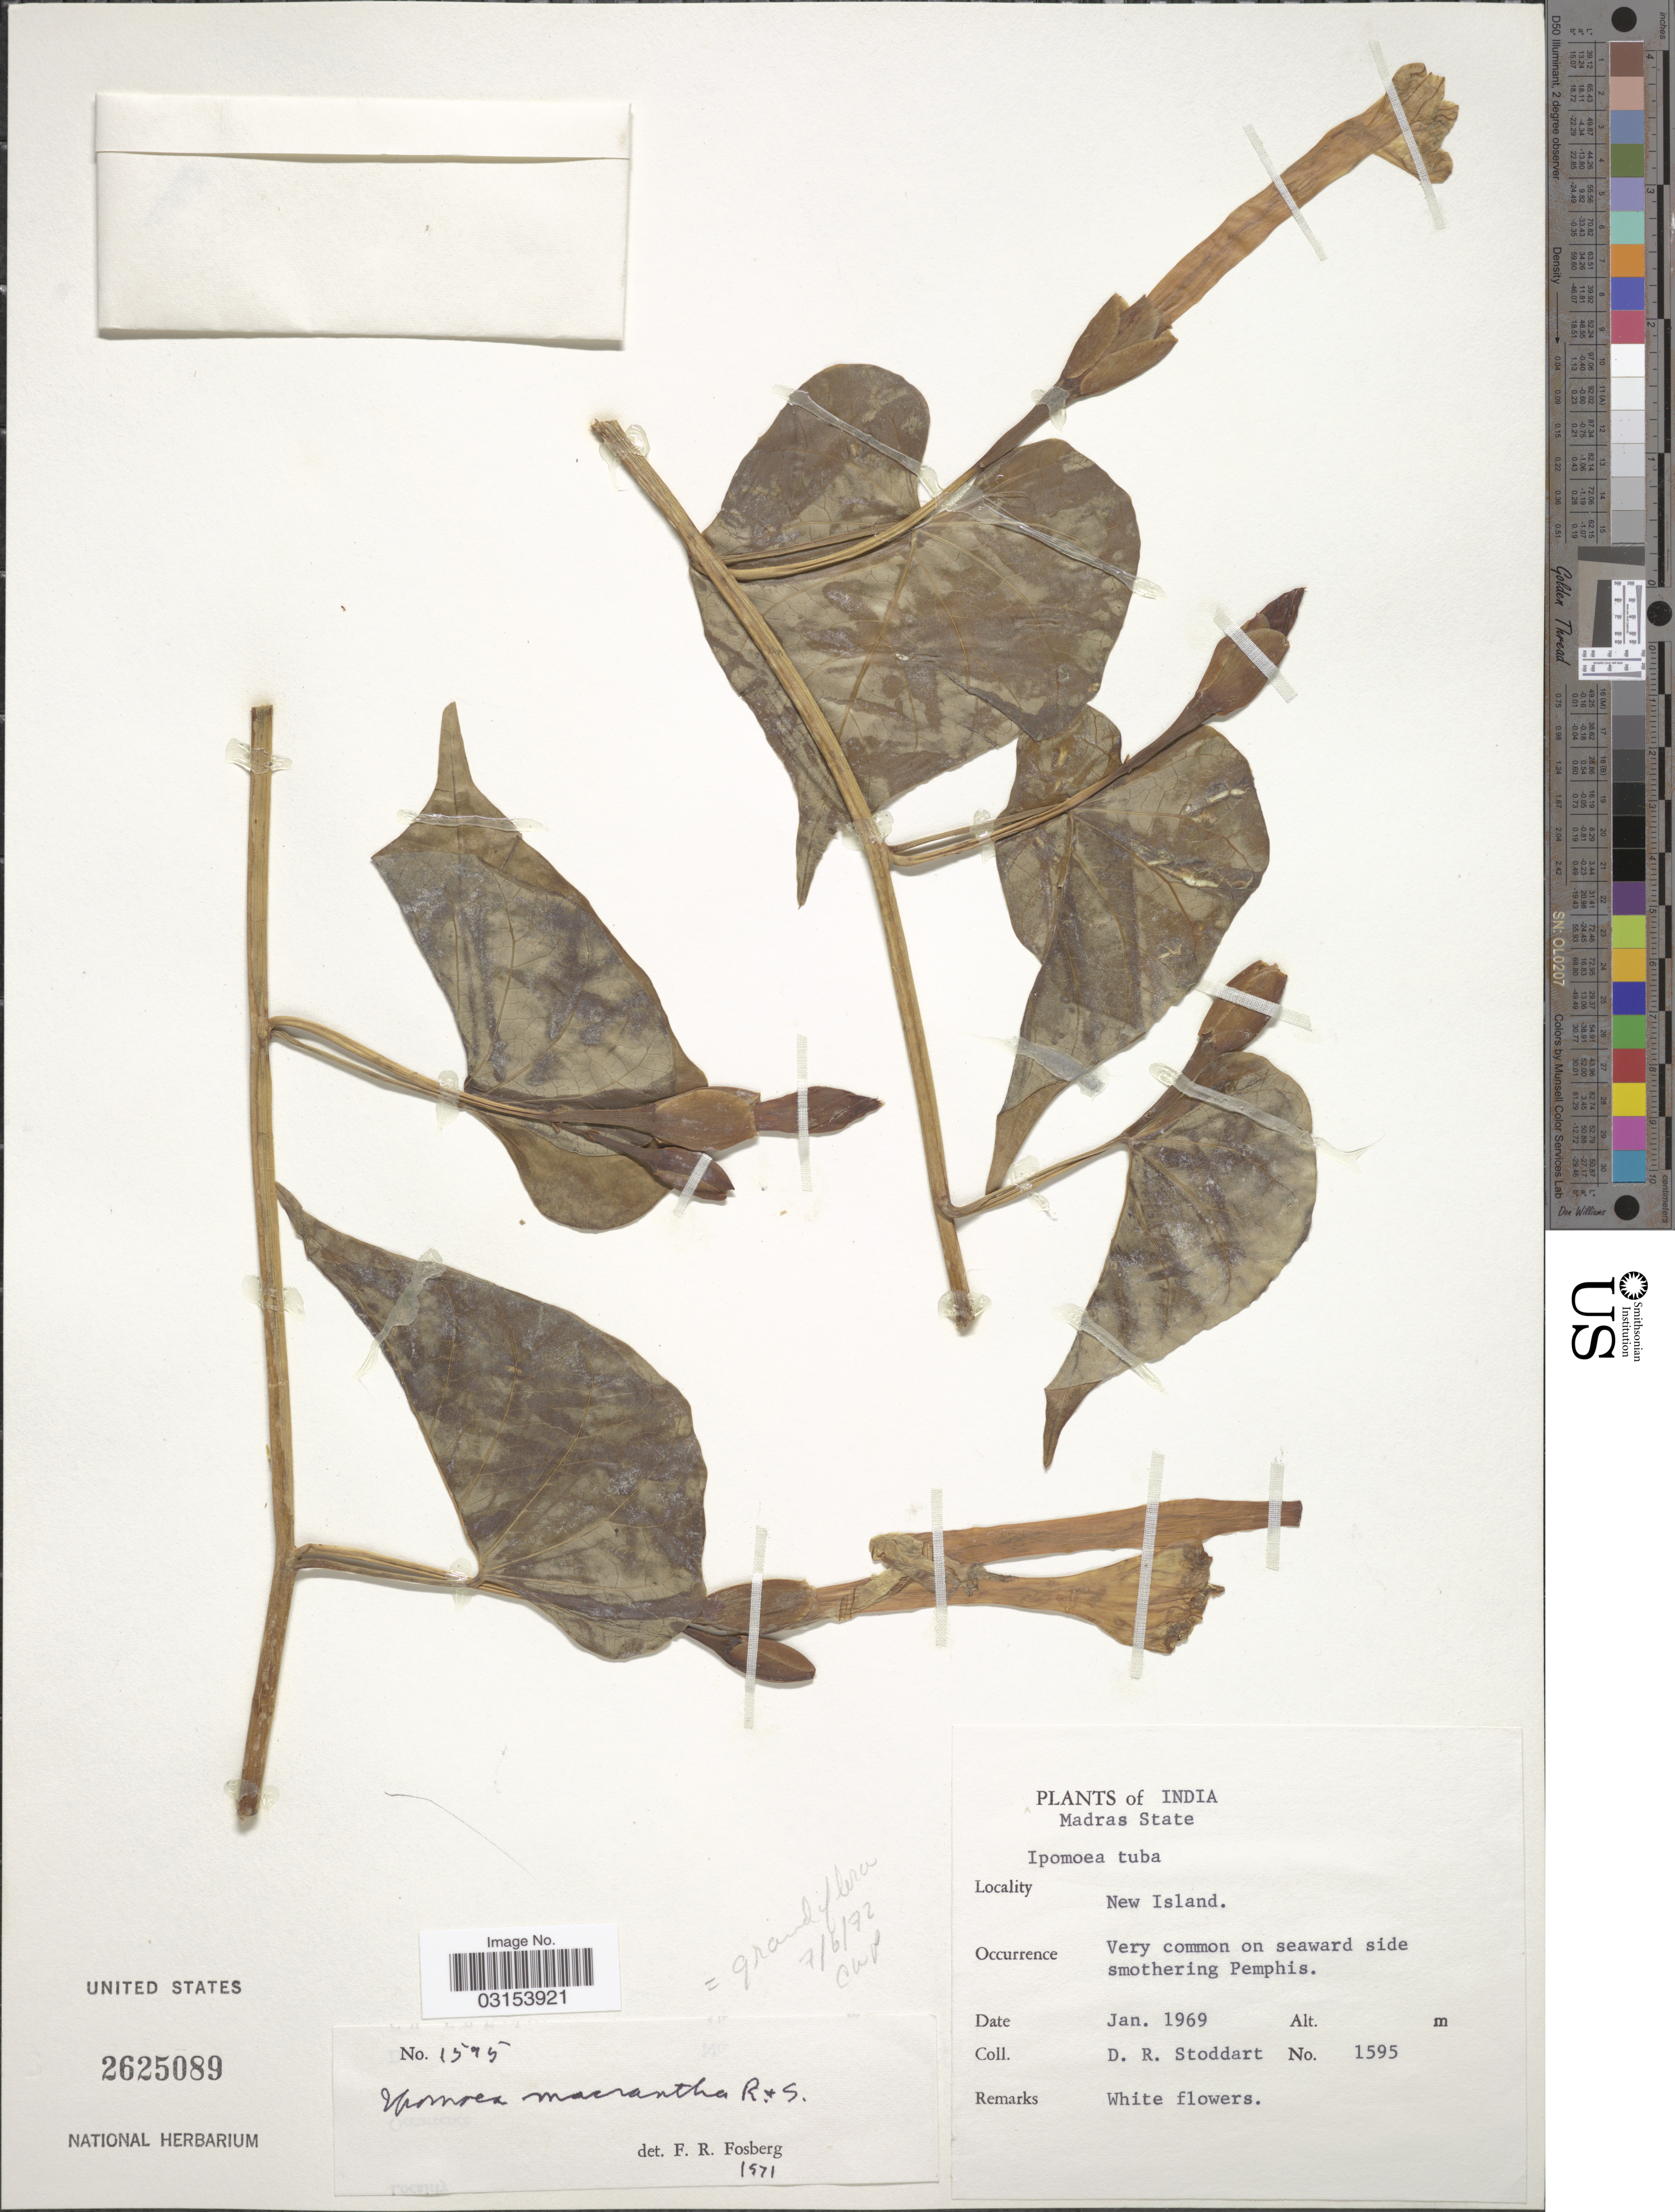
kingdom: Plantae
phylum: Tracheophyta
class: Magnoliopsida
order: Solanales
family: Convolvulaceae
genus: Ipomoea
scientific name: Ipomoea macrantha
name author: Roem. & Schult.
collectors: D. R. Stoddart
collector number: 1595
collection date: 1969-01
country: India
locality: Madras State. New Island.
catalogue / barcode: US 2625089